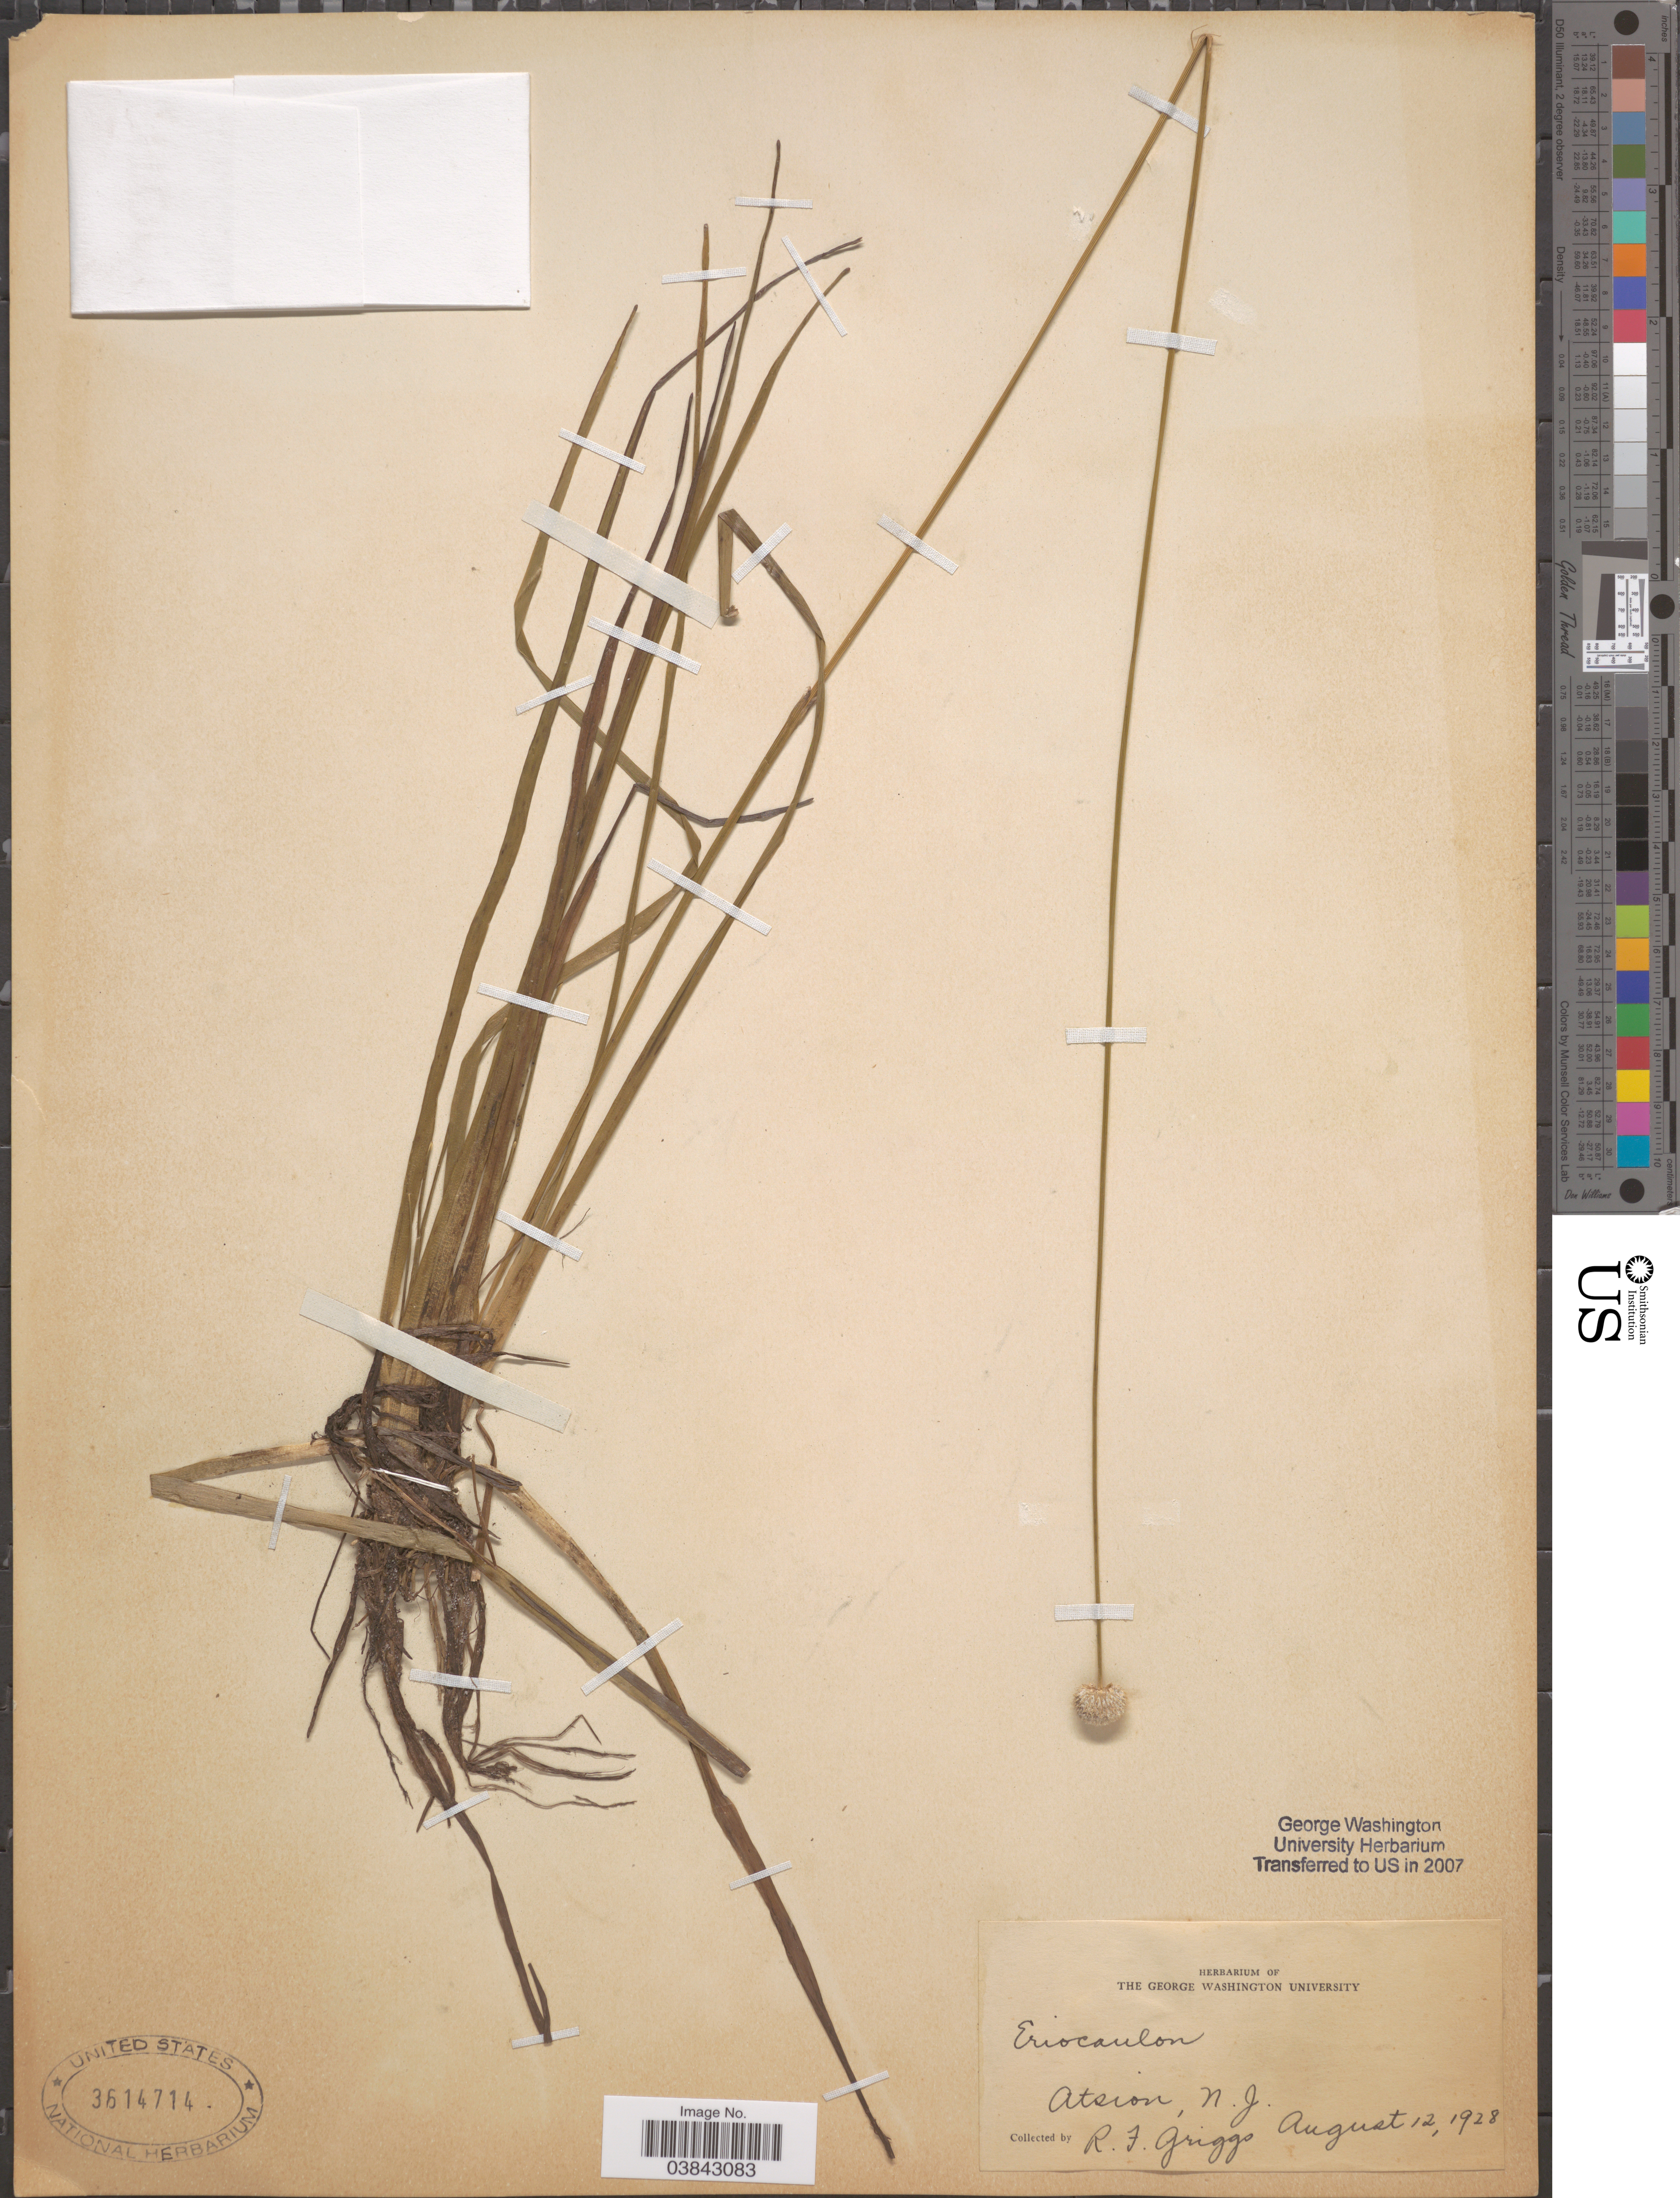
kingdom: Plantae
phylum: Tracheophyta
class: Liliopsida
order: Poales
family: Eriocaulaceae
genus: Eriocaulon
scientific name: Eriocaulon sp.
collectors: R. F. Griggs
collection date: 1928-08-12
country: United States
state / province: New Jersey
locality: Atsion.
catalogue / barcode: US 3614714